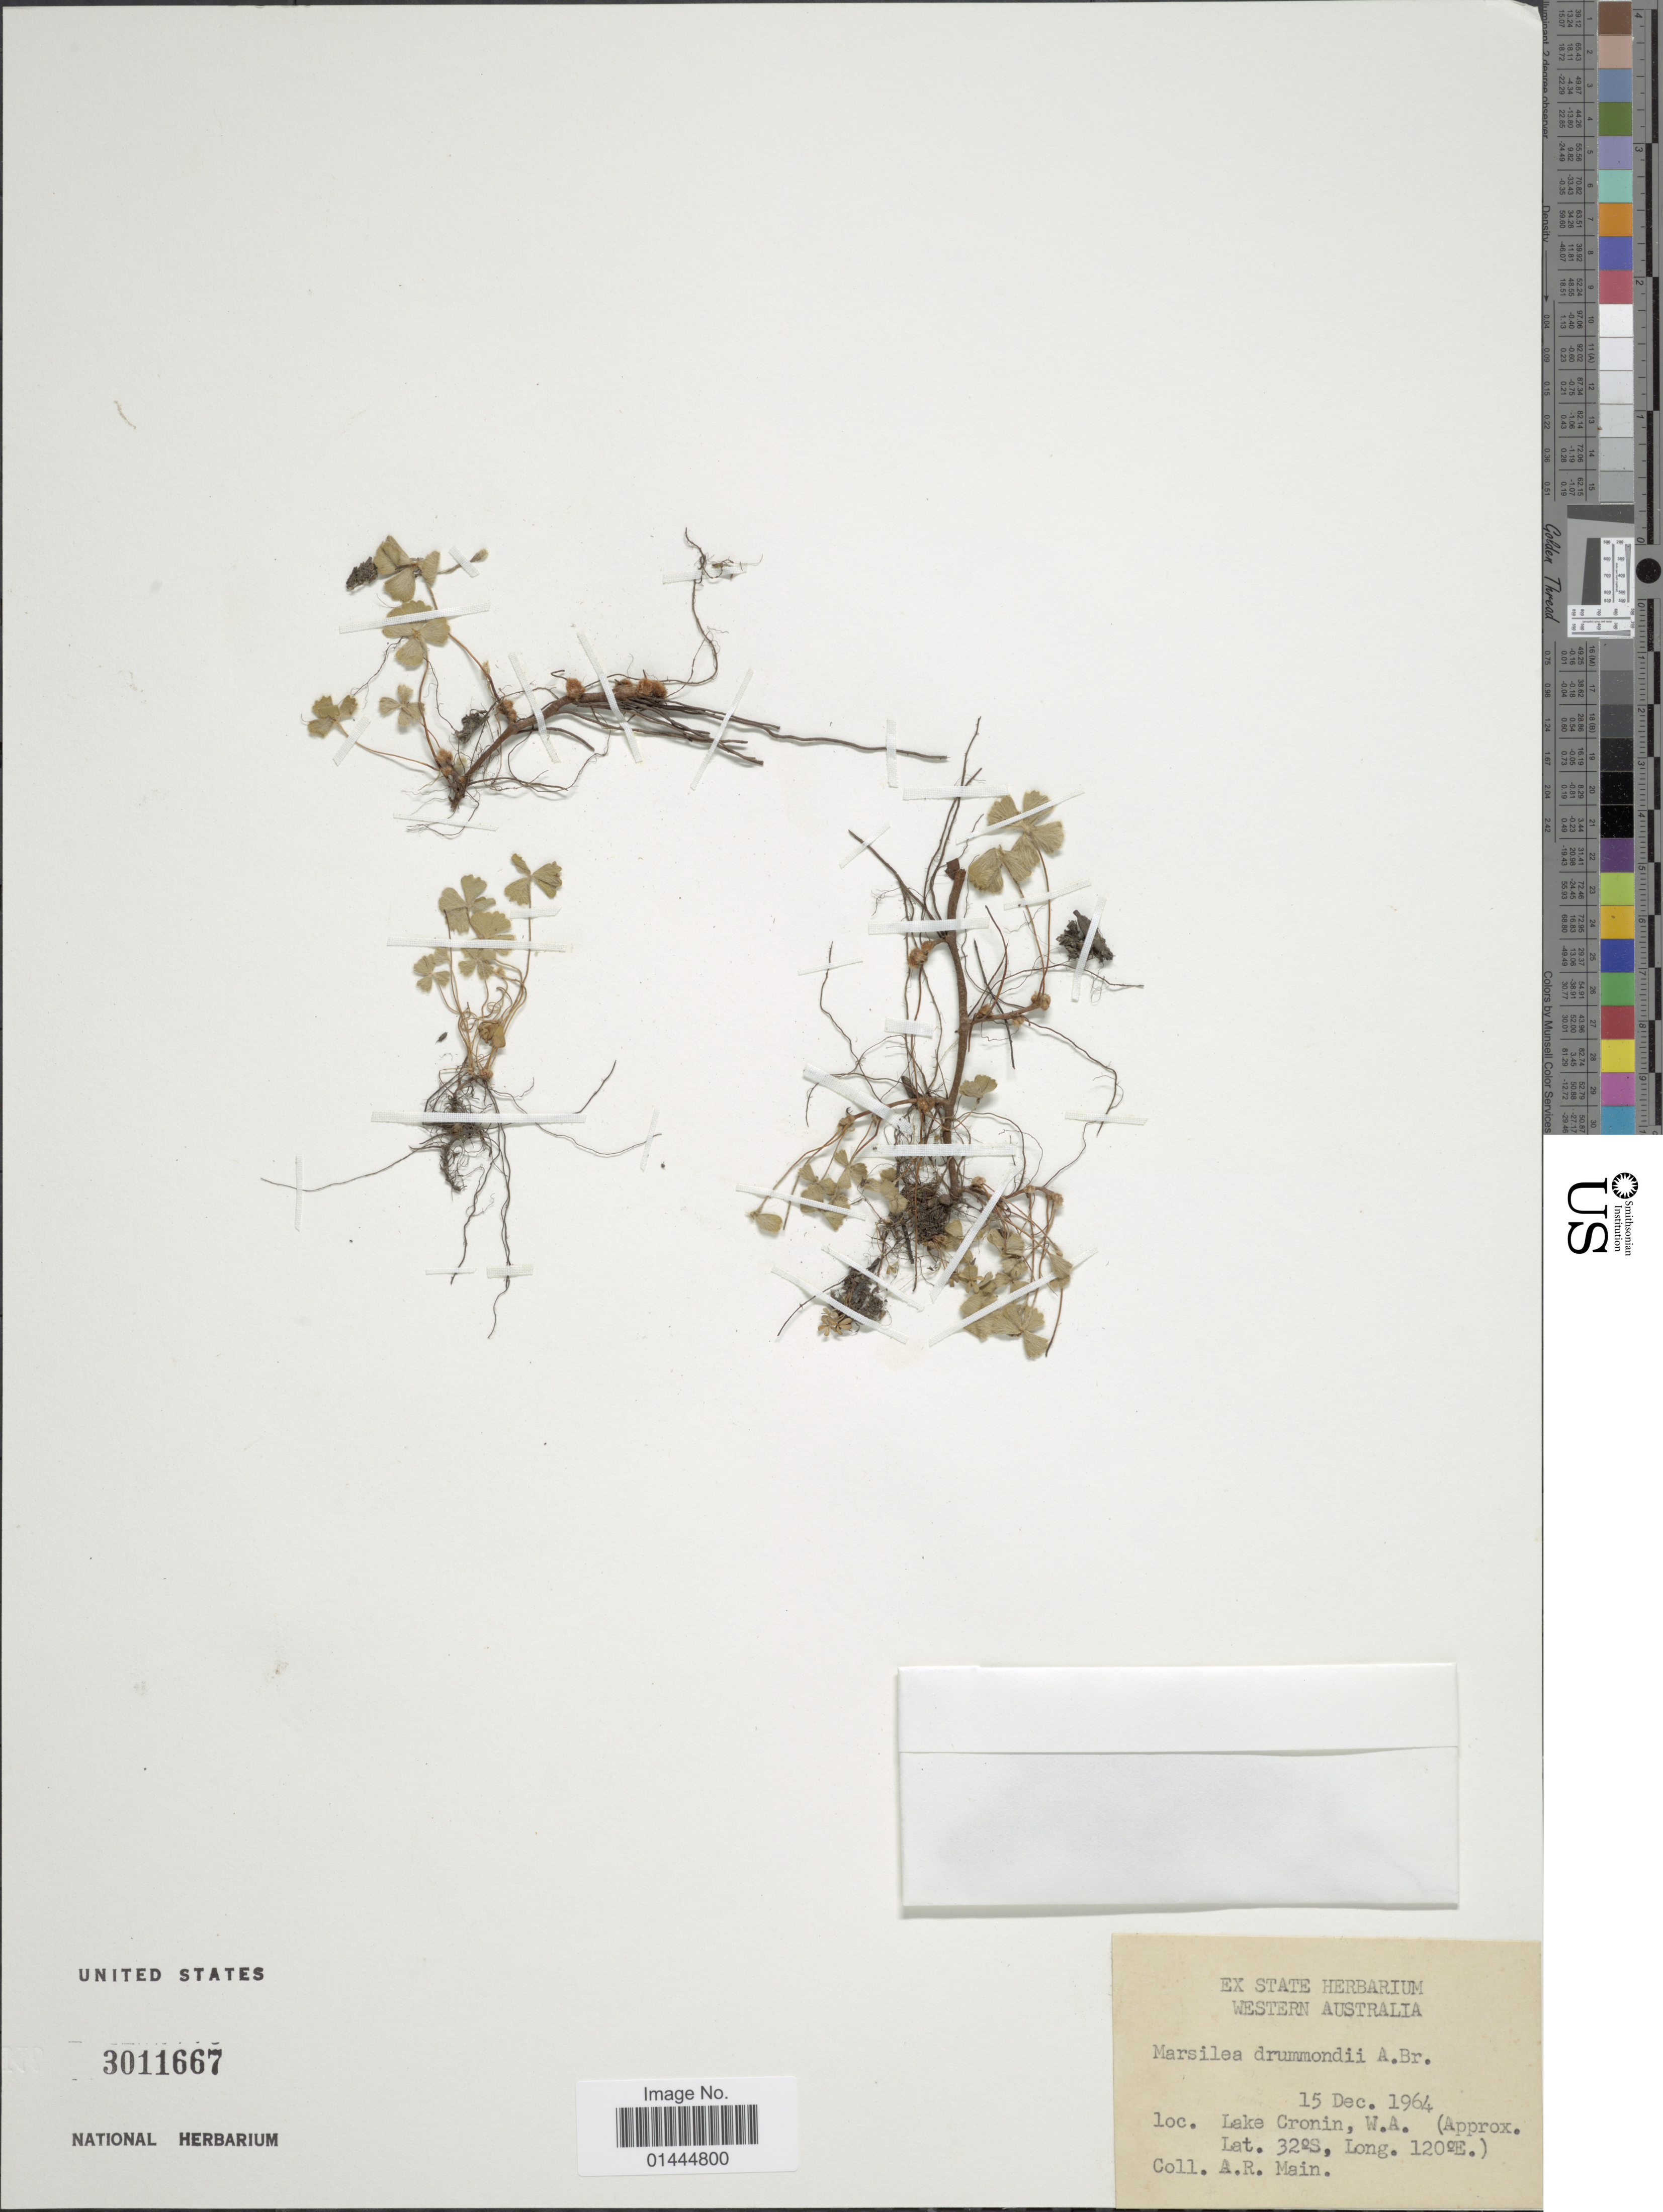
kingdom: Plantae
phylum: Tracheophyta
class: Polypodiopsida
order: Salviniales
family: Marsileaceae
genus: Marsilea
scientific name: Marsilea drummondii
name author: A. Braun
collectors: A. Main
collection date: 1964-12-15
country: Australia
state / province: Western Australia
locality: Lake Cronin, W.A.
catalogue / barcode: US 3011667